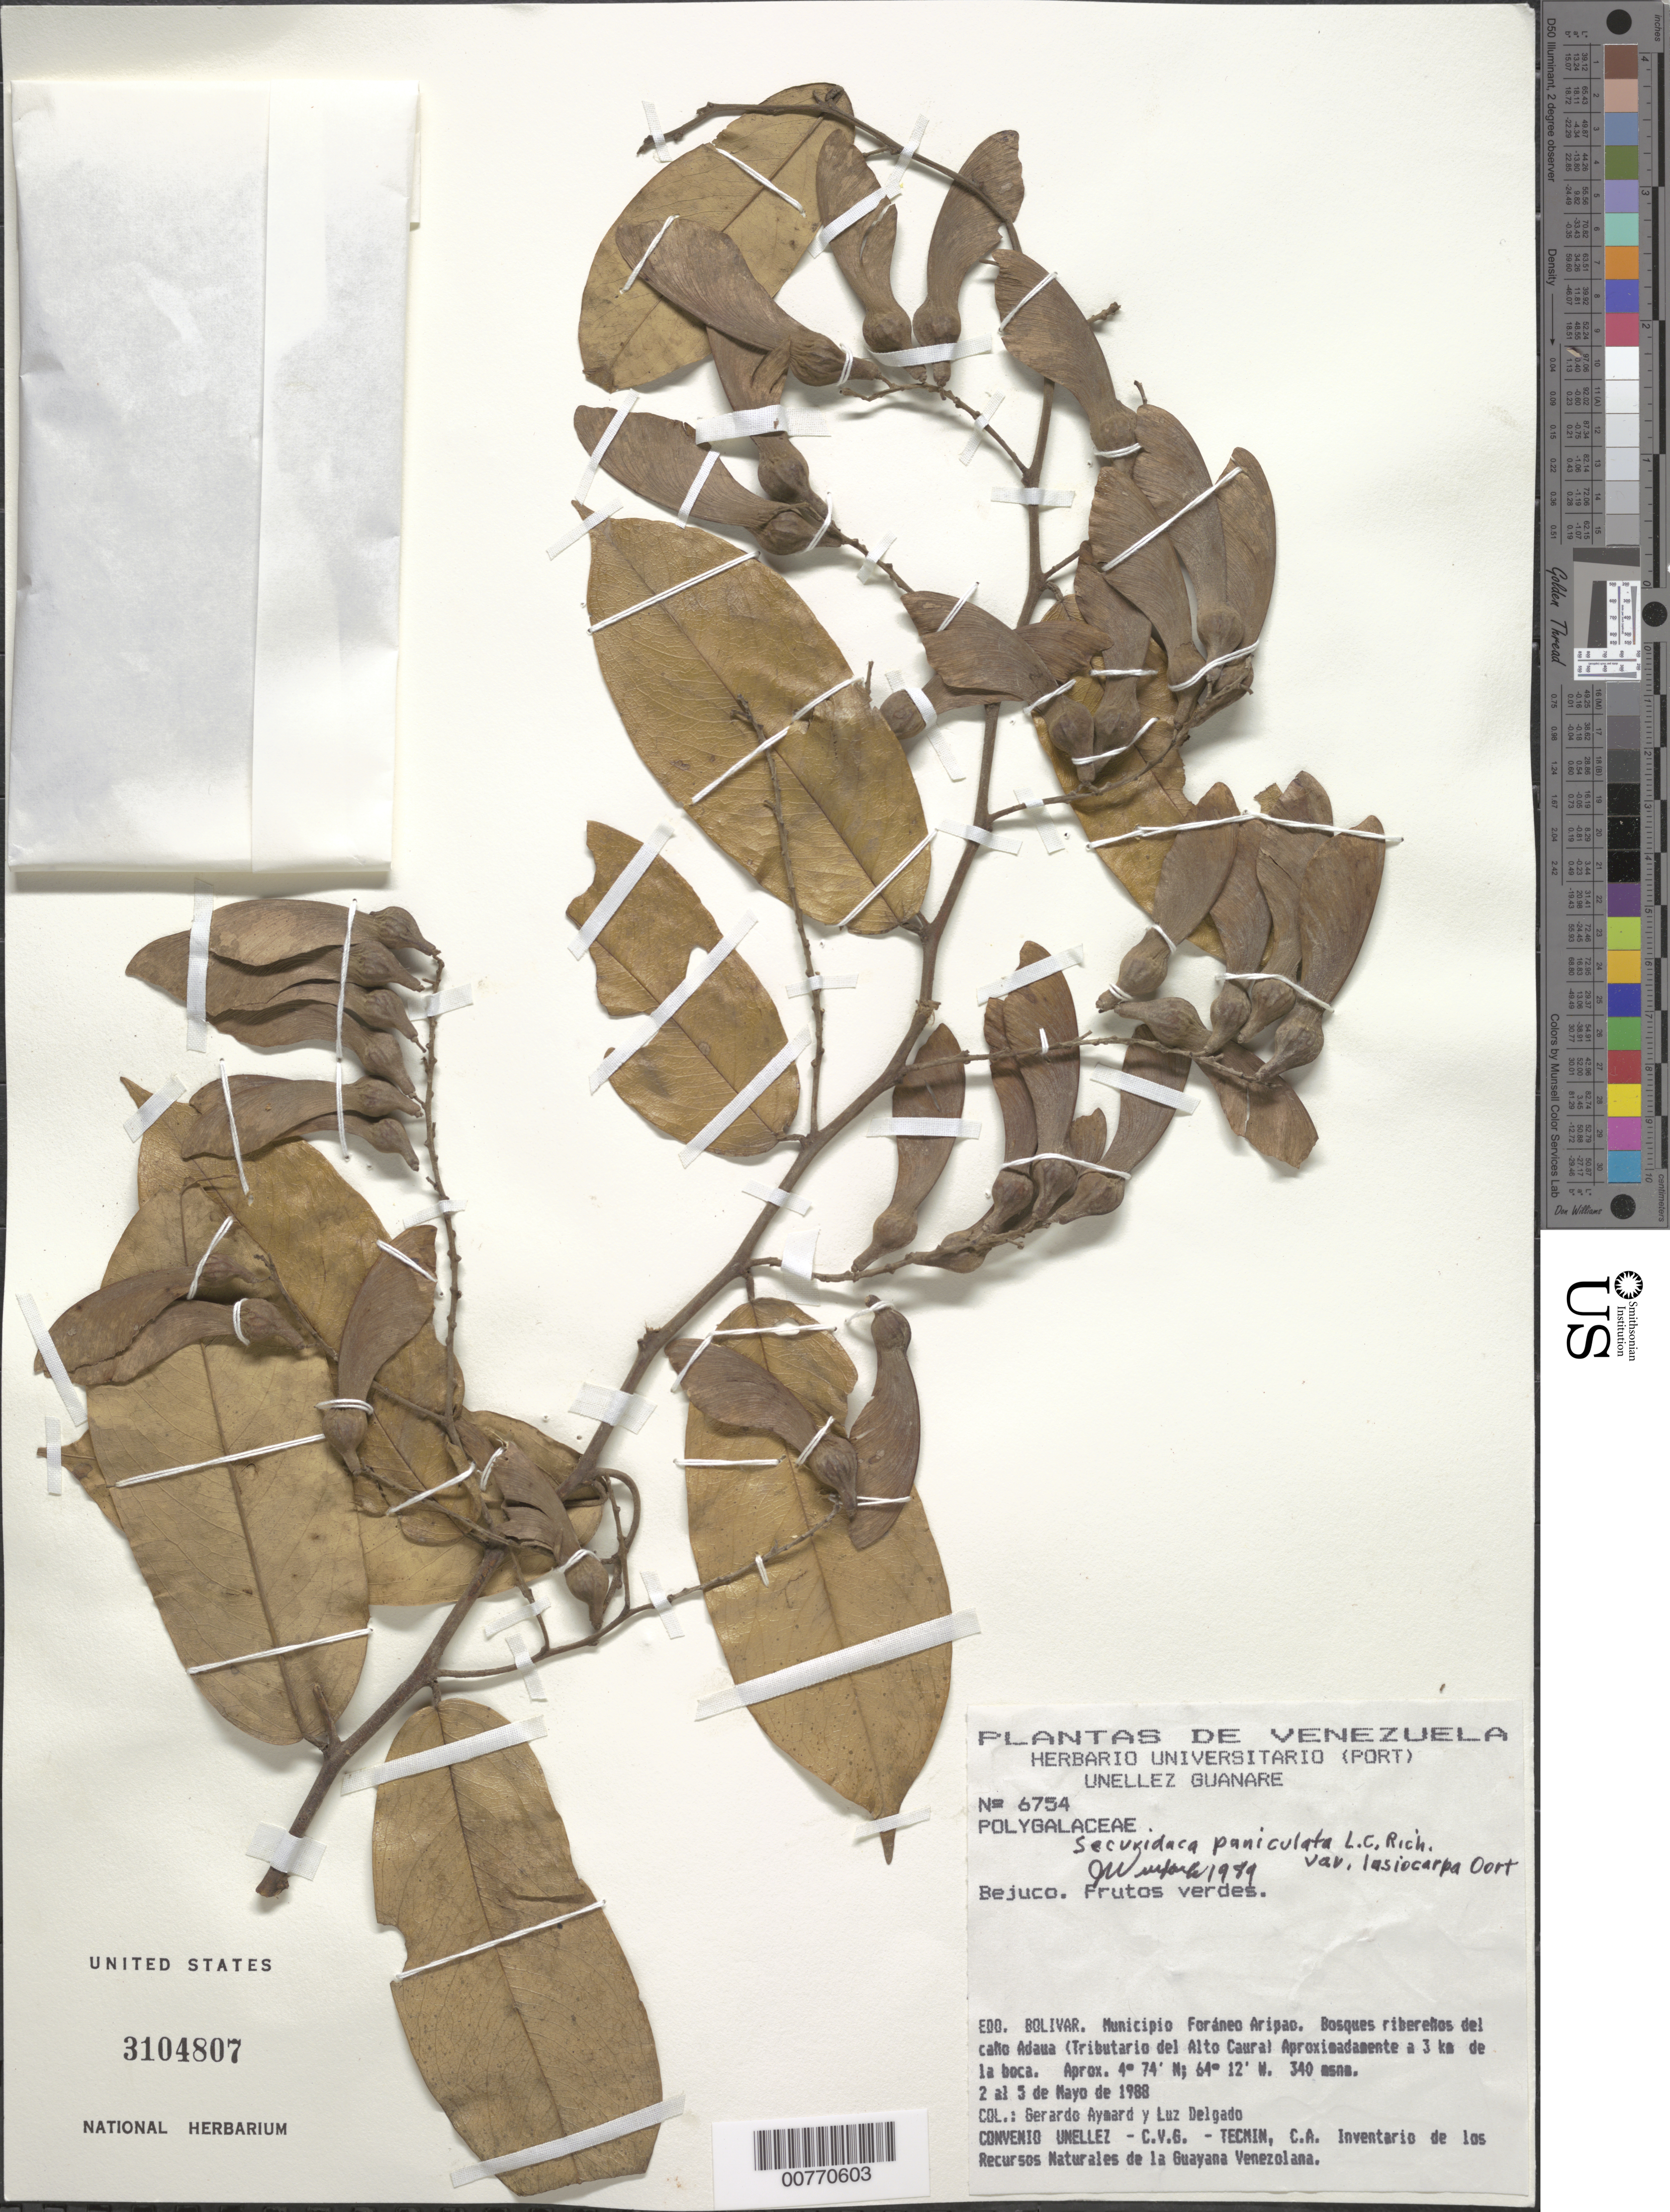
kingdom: Plantae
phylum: Tracheophyta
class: Magnoliopsida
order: Fabales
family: Polygalaceae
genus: Securidaca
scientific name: Securidaca paniculata var. lasiocarpa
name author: Oort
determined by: Wurdack, John J., (US), US (UNITED STATES)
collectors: G. A. Aymard & L. Delgado V.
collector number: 6754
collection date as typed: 2-May-88 to 5-May-88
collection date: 1988-05-02/1988-05-05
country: Venezuela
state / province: Bolívar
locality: Mun. Foraneo Aripao, Caño Adaua (trib. of Alto Río Caura)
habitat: Riverine forest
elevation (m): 340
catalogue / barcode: US 3104807